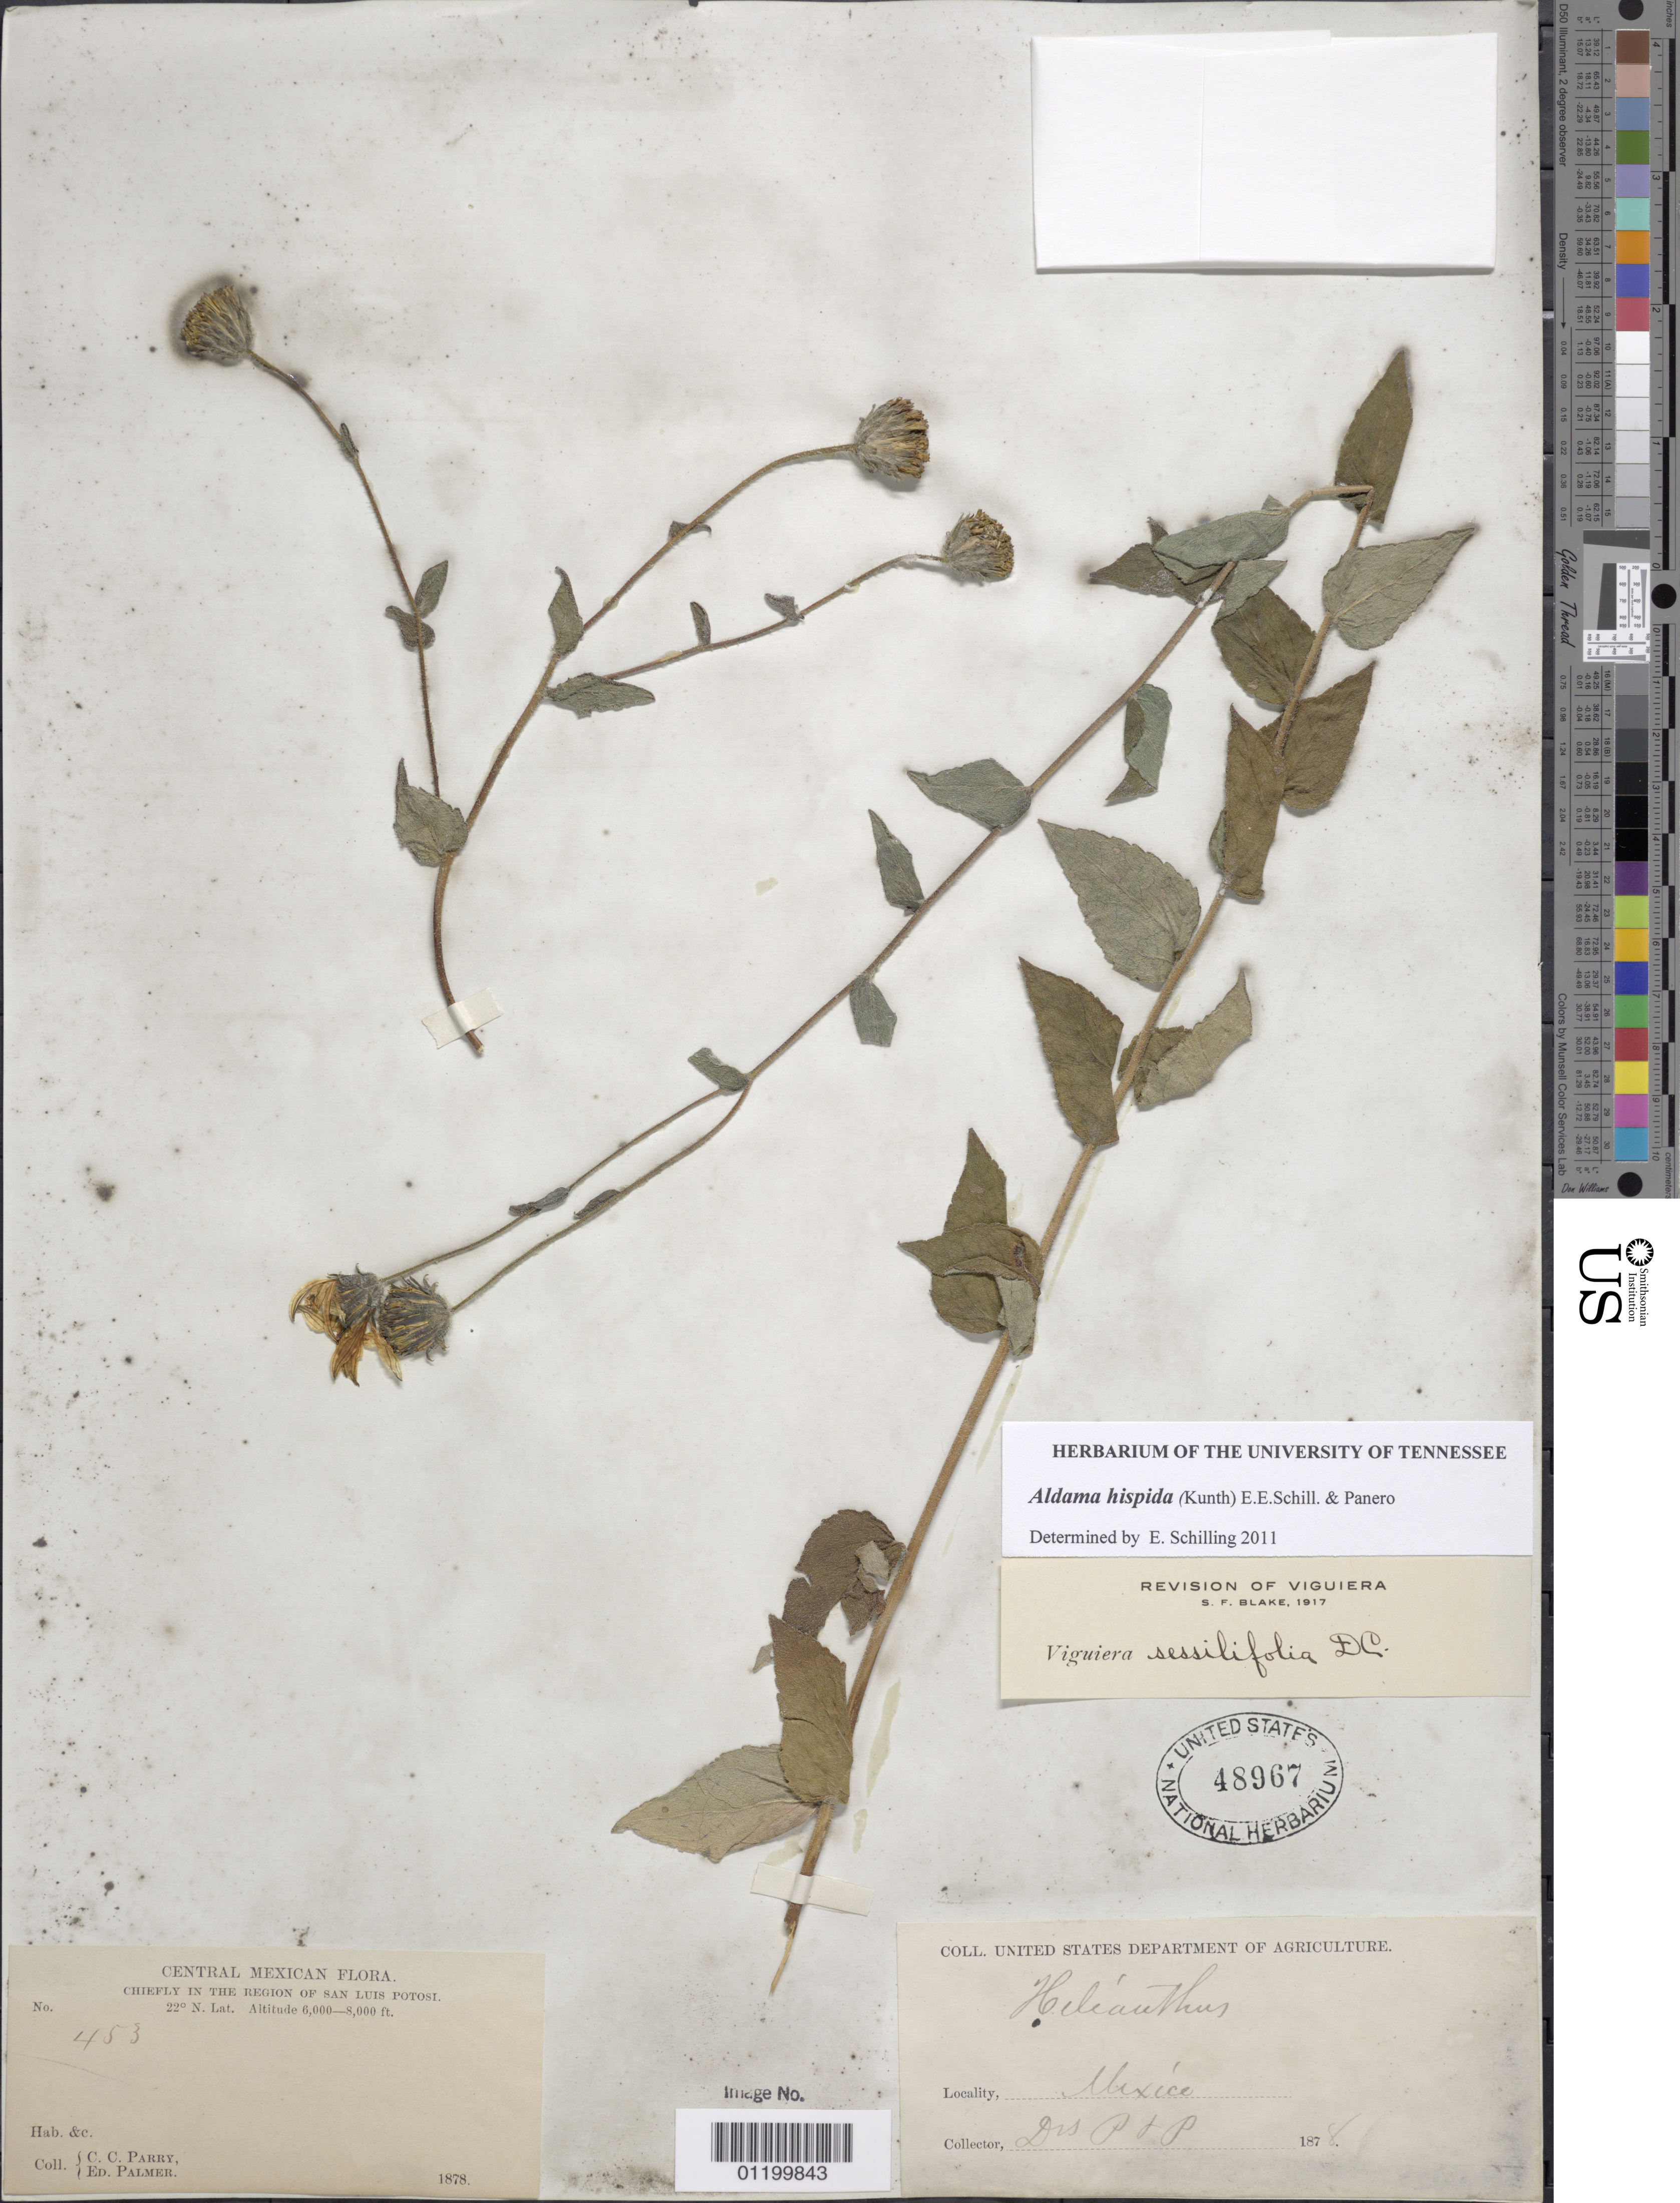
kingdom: Plantae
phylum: Tracheophyta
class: Magnoliopsida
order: Asterales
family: Asteraceae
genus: Aldama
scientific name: Aldama hispida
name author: (Kunth) Schill.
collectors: C. C. Parry & E. Palmer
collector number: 453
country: Mexico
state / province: San Luis Potosí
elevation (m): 1829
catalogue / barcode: US 48967